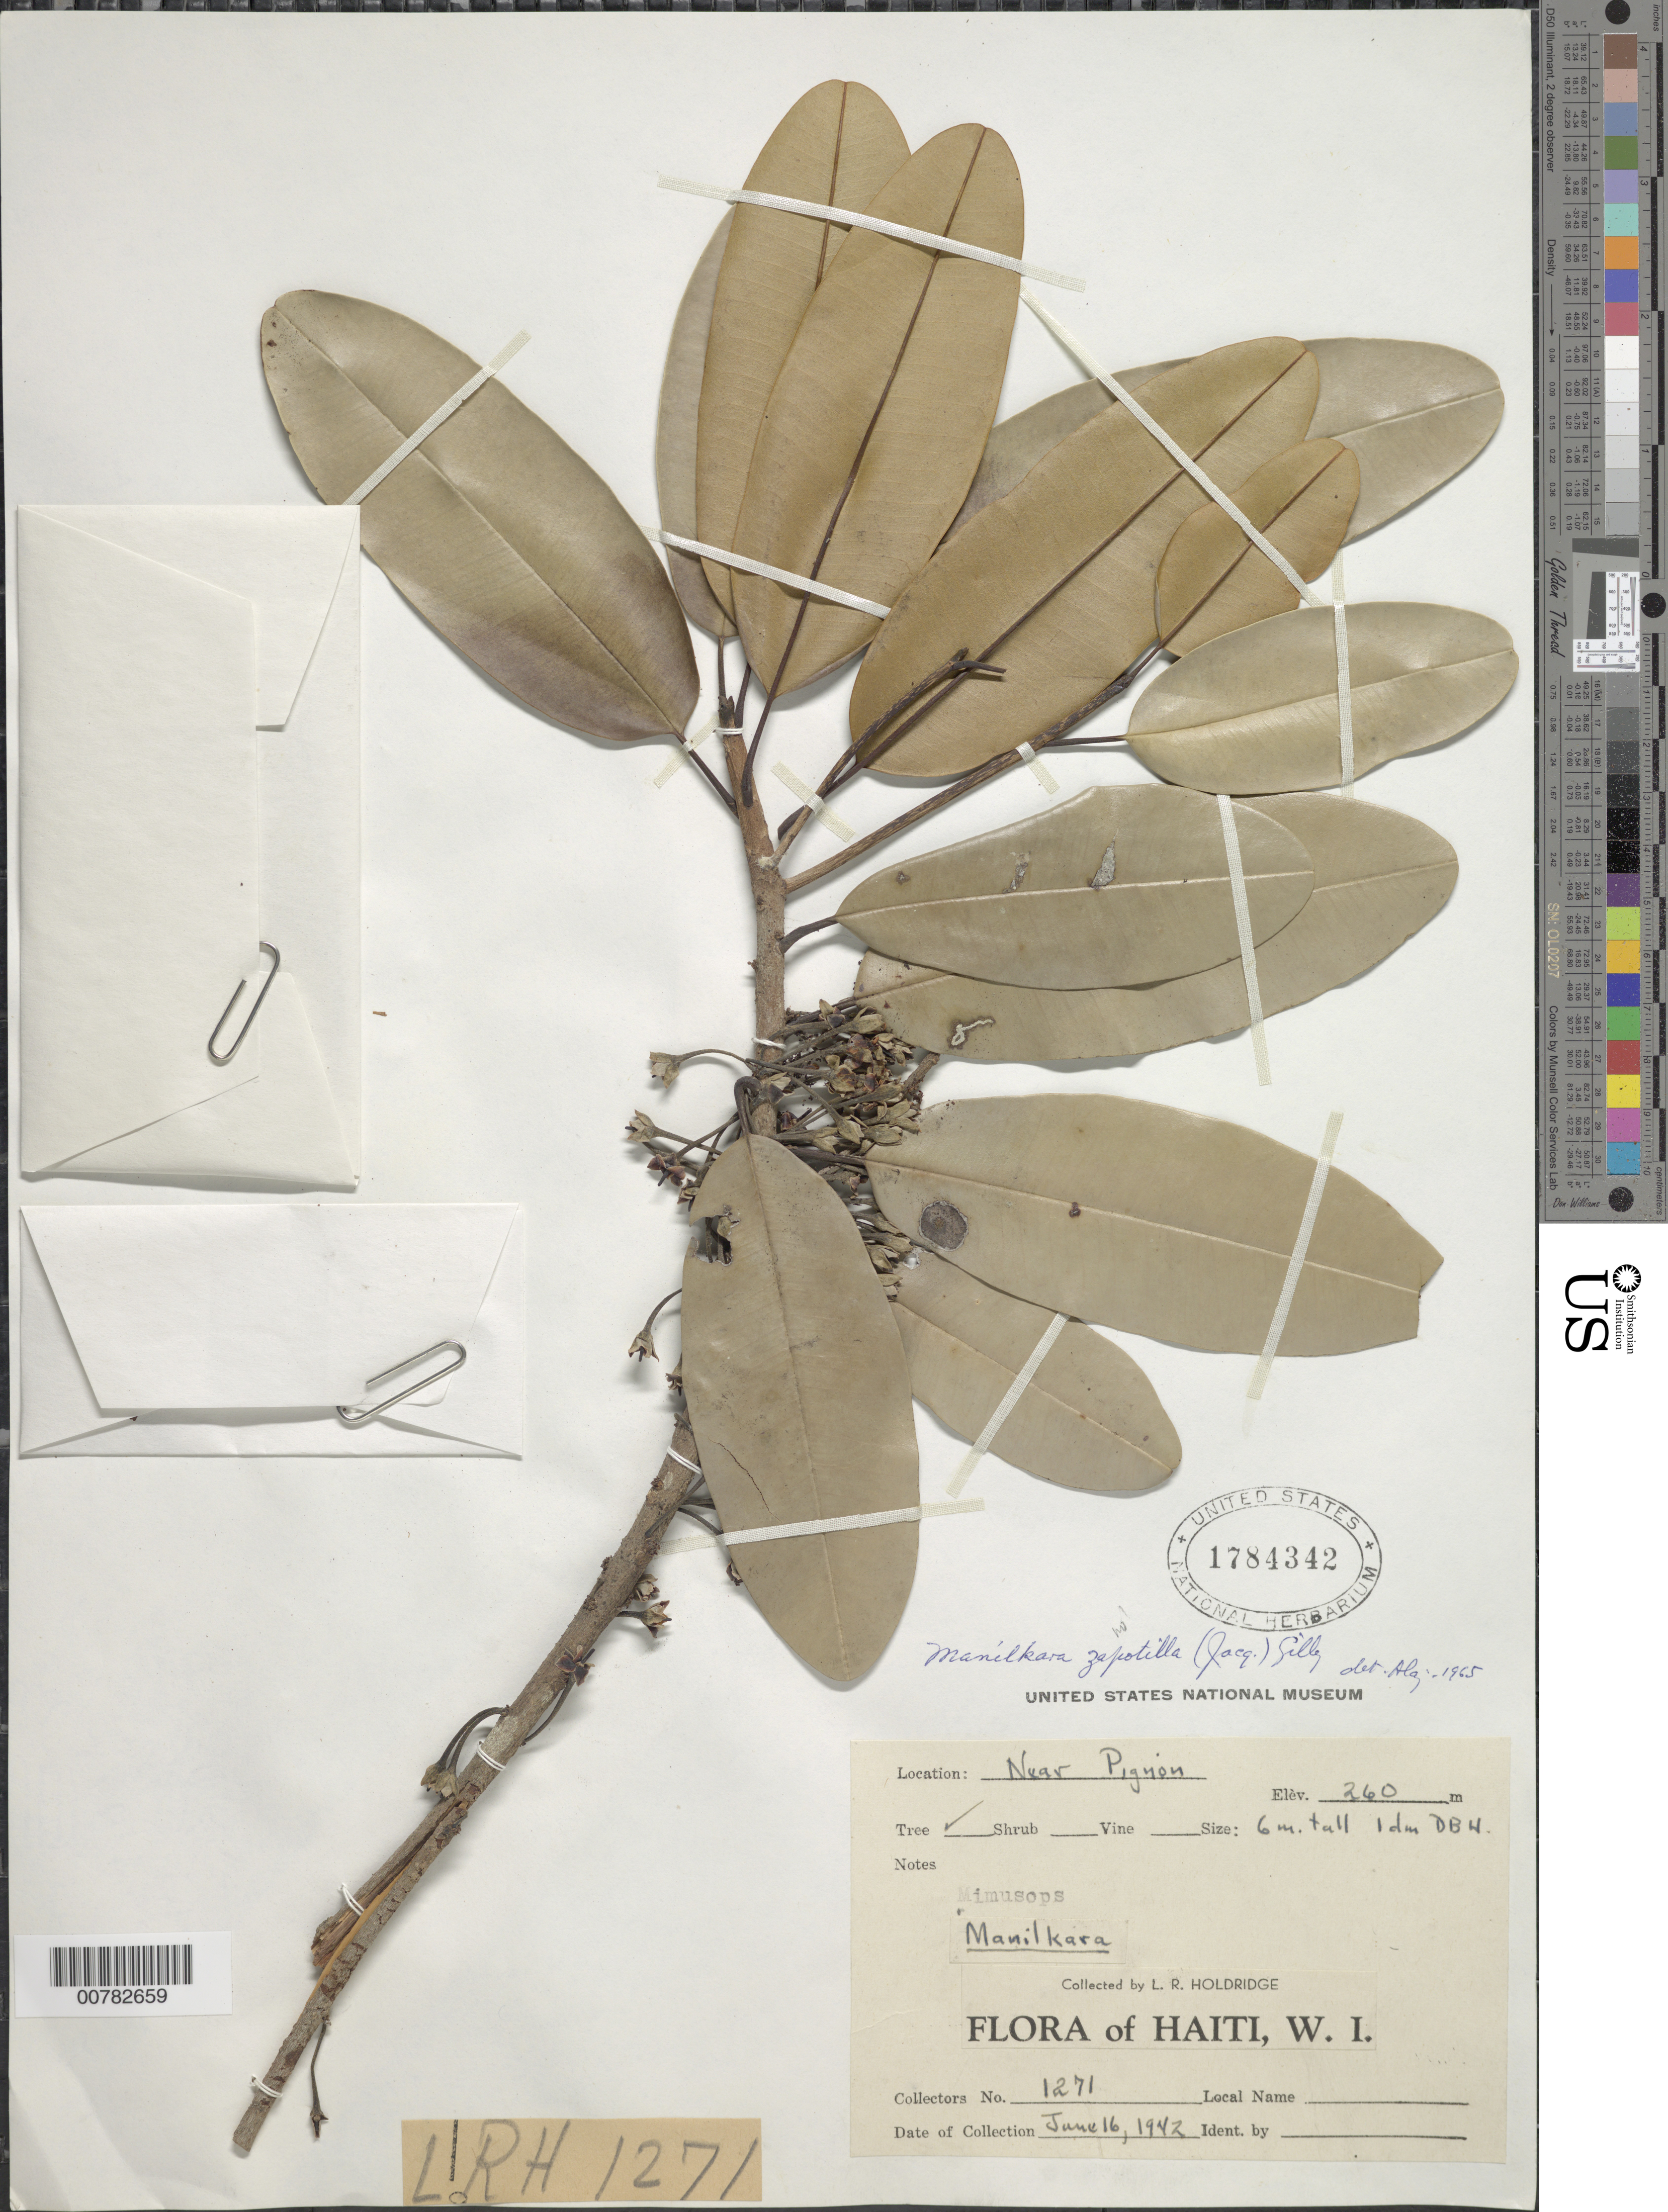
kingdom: Plantae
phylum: Tracheophyta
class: Magnoliopsida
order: Ericales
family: Sapotaceae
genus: Manilkara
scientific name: Manilkara sp.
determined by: Liogier, Alain H.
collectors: A. H. Liogier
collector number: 1271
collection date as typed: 16 Jun 1942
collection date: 1942-06-16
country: Haiti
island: Hispaniola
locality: Near Pignion.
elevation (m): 260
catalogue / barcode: US 1784342